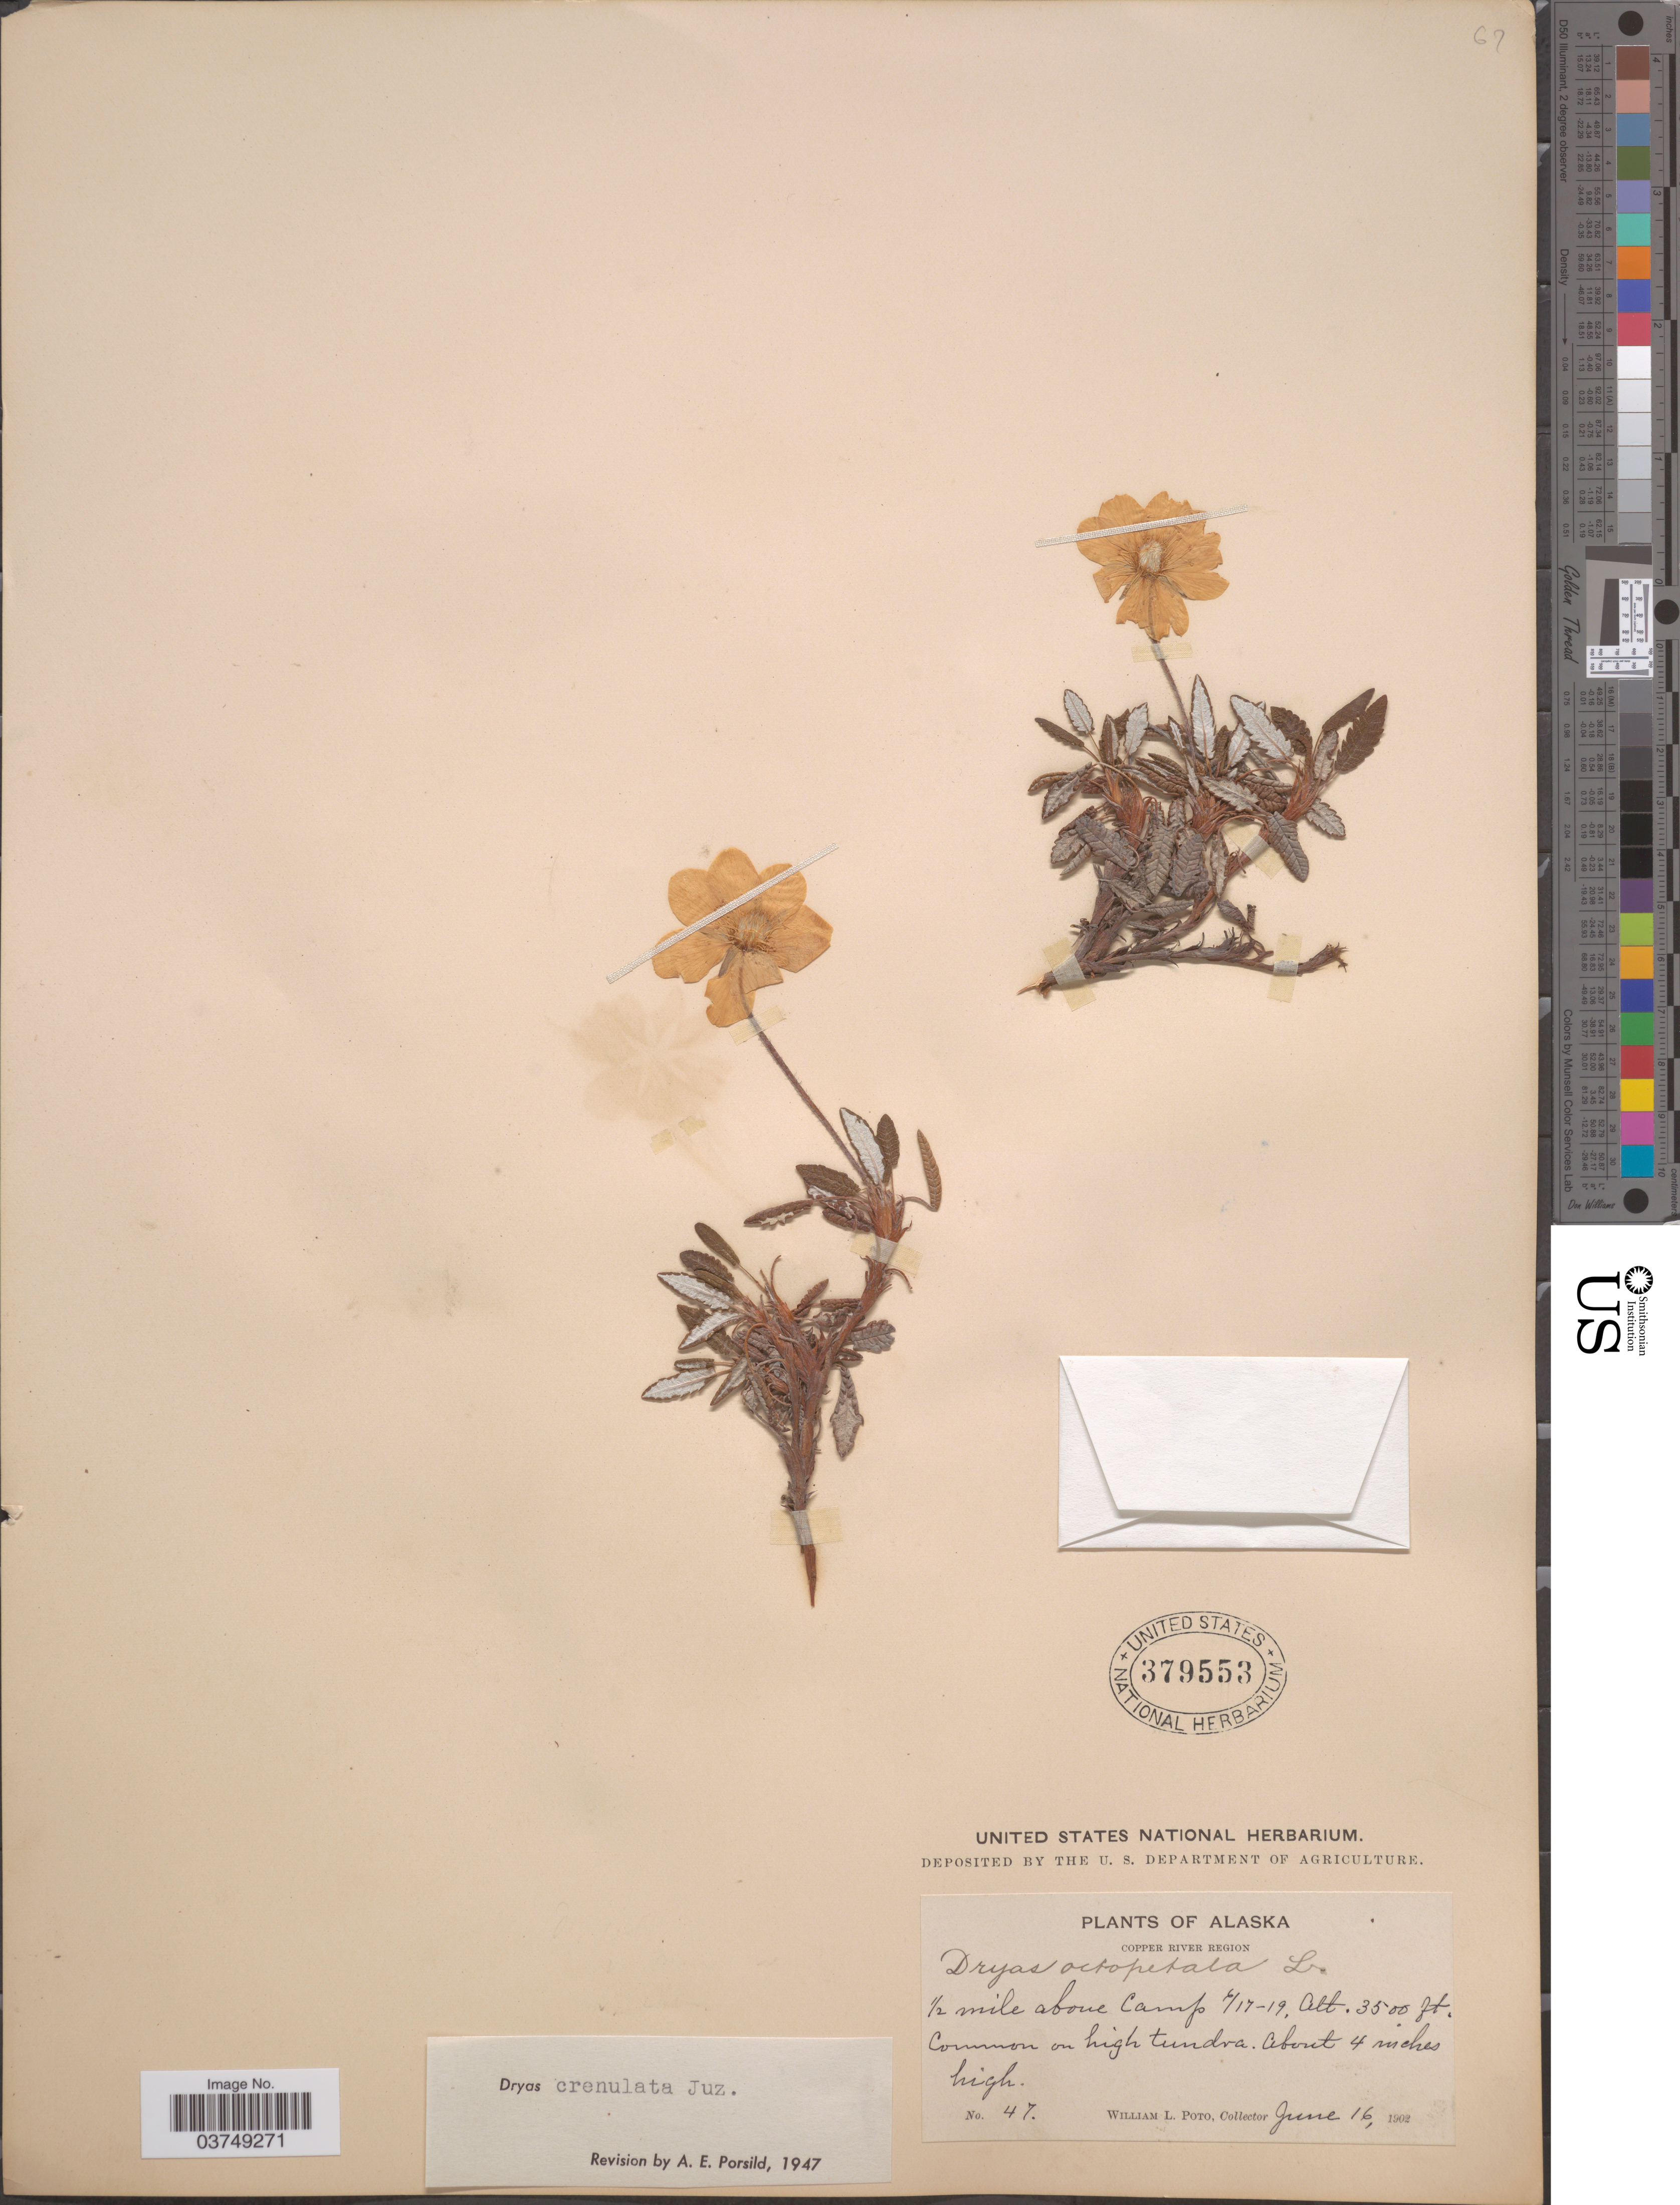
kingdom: Plantae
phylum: Tracheophyta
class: Magnoliopsida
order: Rosales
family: Rosaceae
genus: Dryas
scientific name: Dryas crenulata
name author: Juz.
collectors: W. Poto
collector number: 47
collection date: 1902-06-16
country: United States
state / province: Alaska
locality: Copper River Region. ½ mile above Camp 6/17-19.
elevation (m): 1067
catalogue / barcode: US 379553